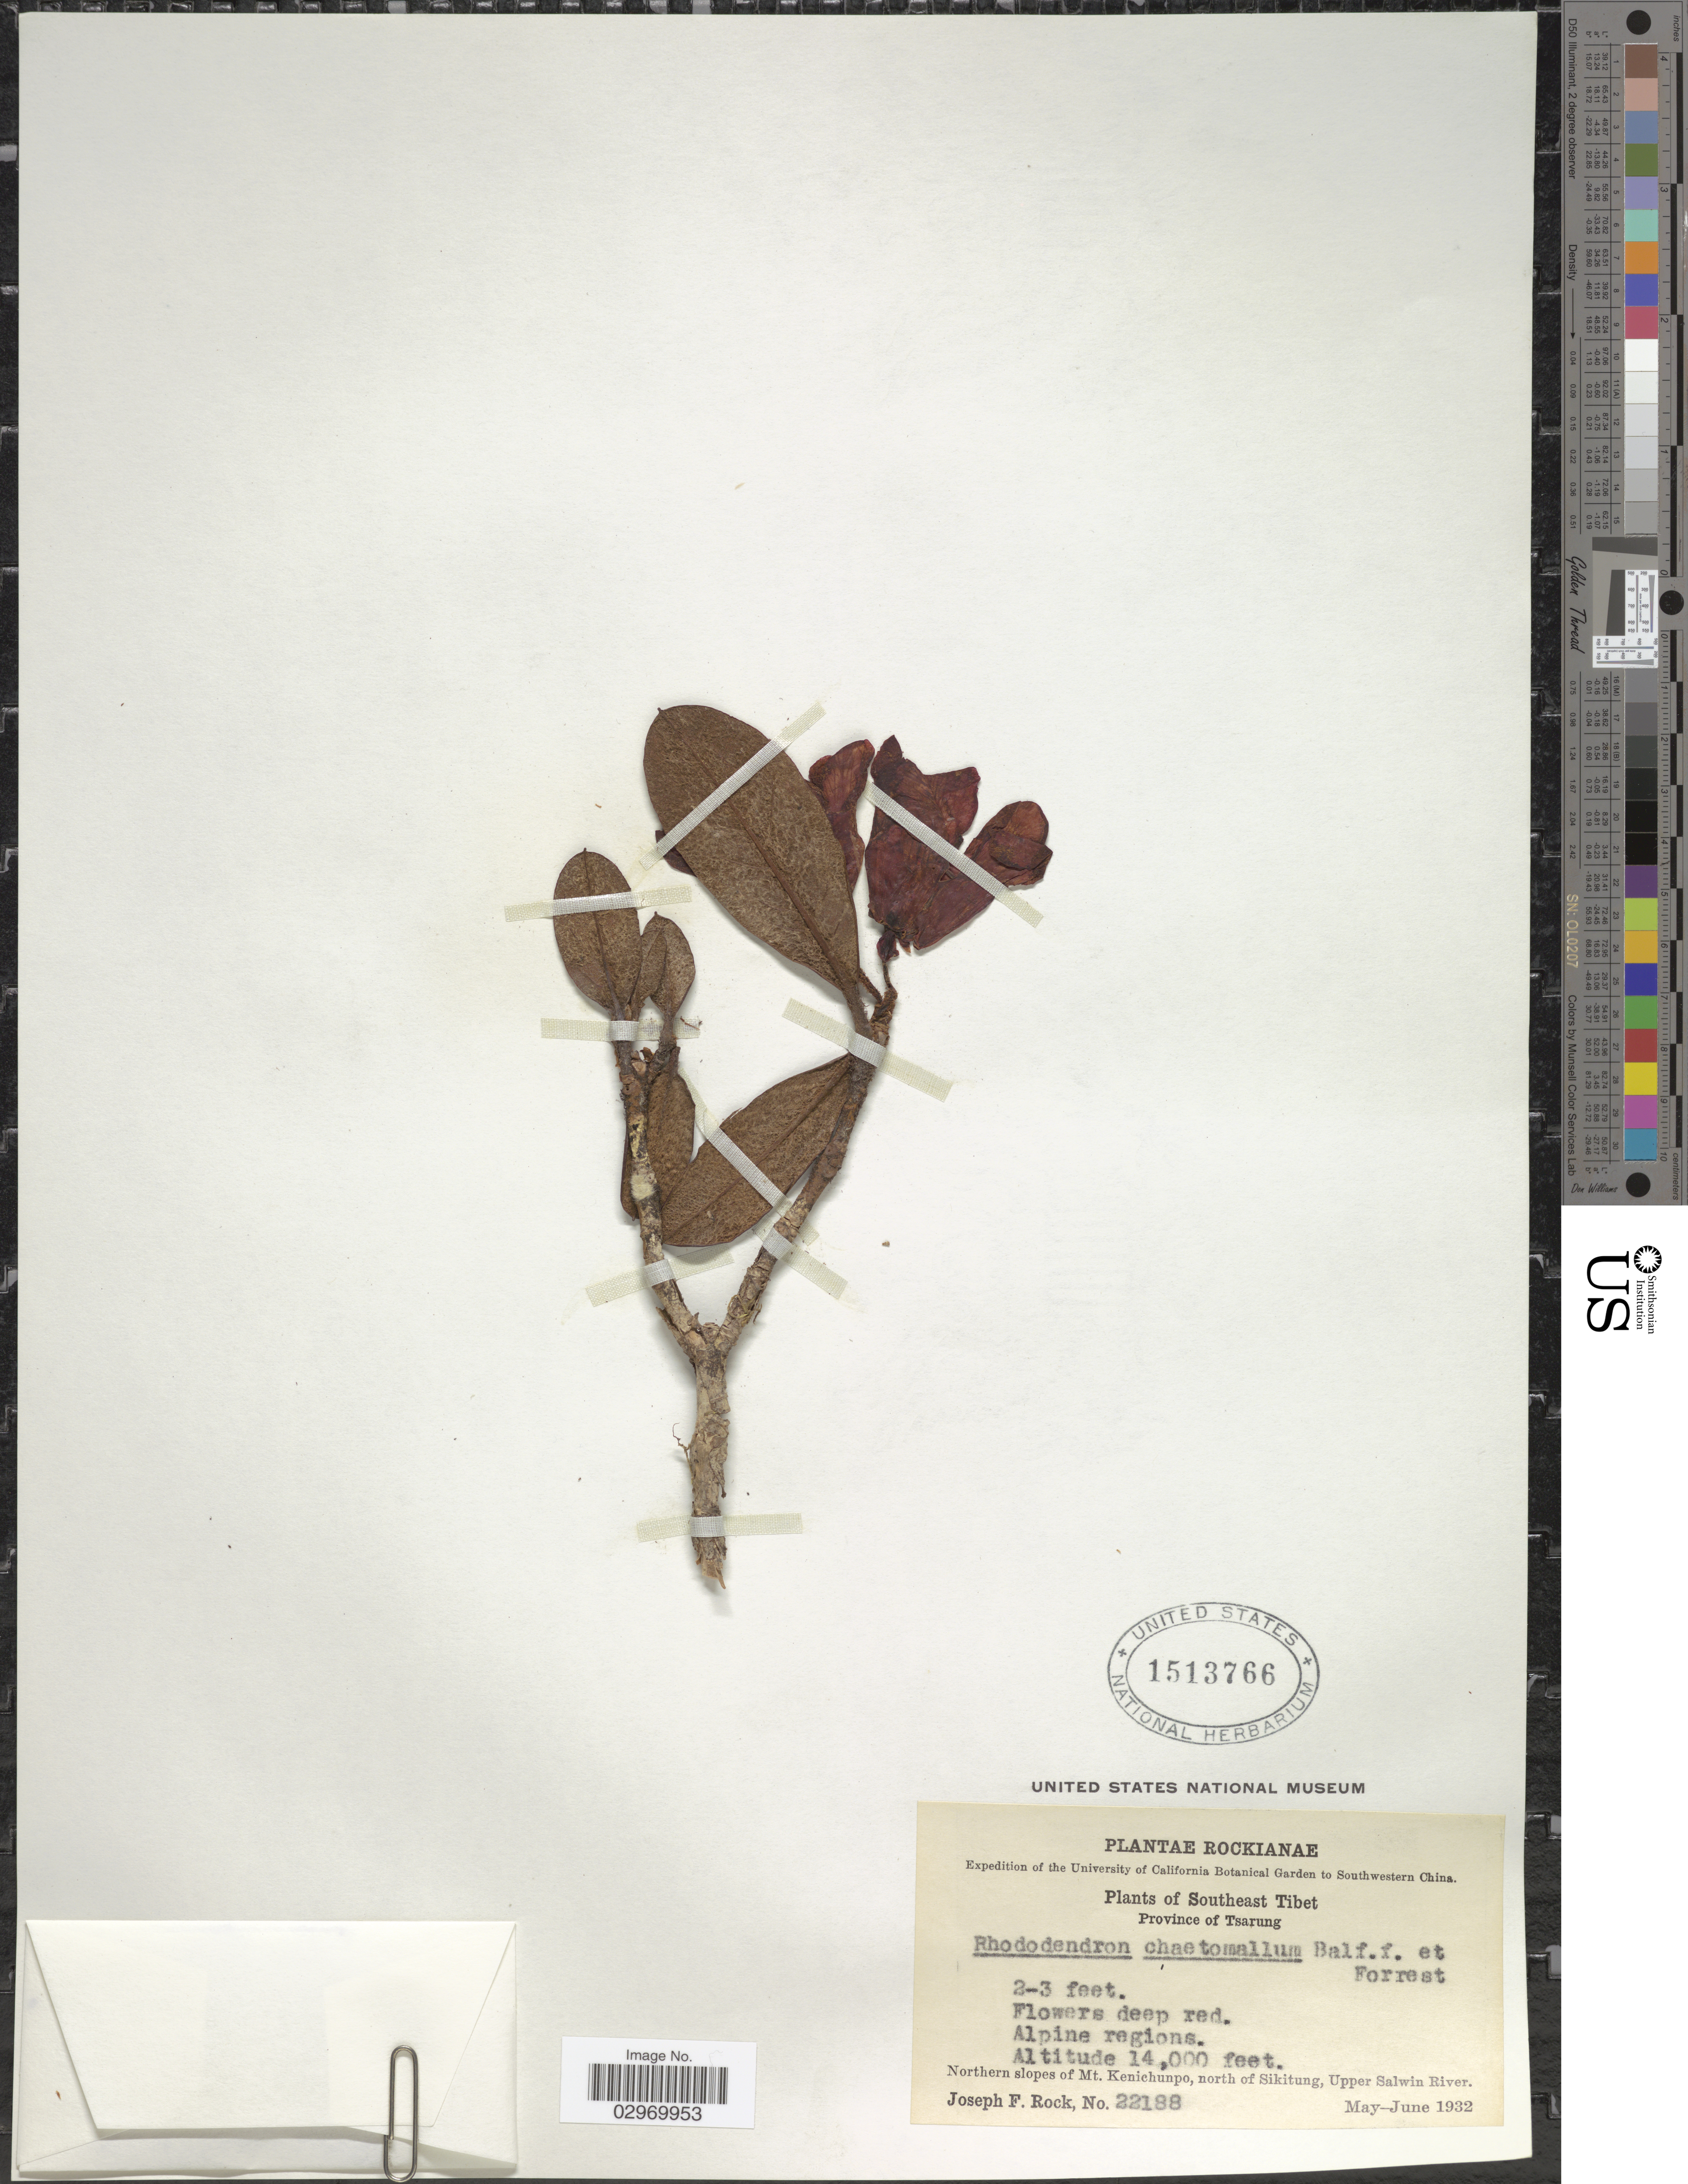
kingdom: Plantae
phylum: Tracheophyta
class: Magnoliopsida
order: Ericales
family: Ericaceae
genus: Rhododendron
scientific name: Rhododendron chaetomallum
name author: Balf. f. & Forrest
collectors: J. F. Rock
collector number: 22188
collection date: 1932-05/1932-06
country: China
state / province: Xizang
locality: Southwestern China. Southeast Tibet, Province of Tsarung, Northern slopes of Mt. Kenichunpo, north of Sikitung, Upper Salwin River.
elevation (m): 4267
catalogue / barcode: US 1513766